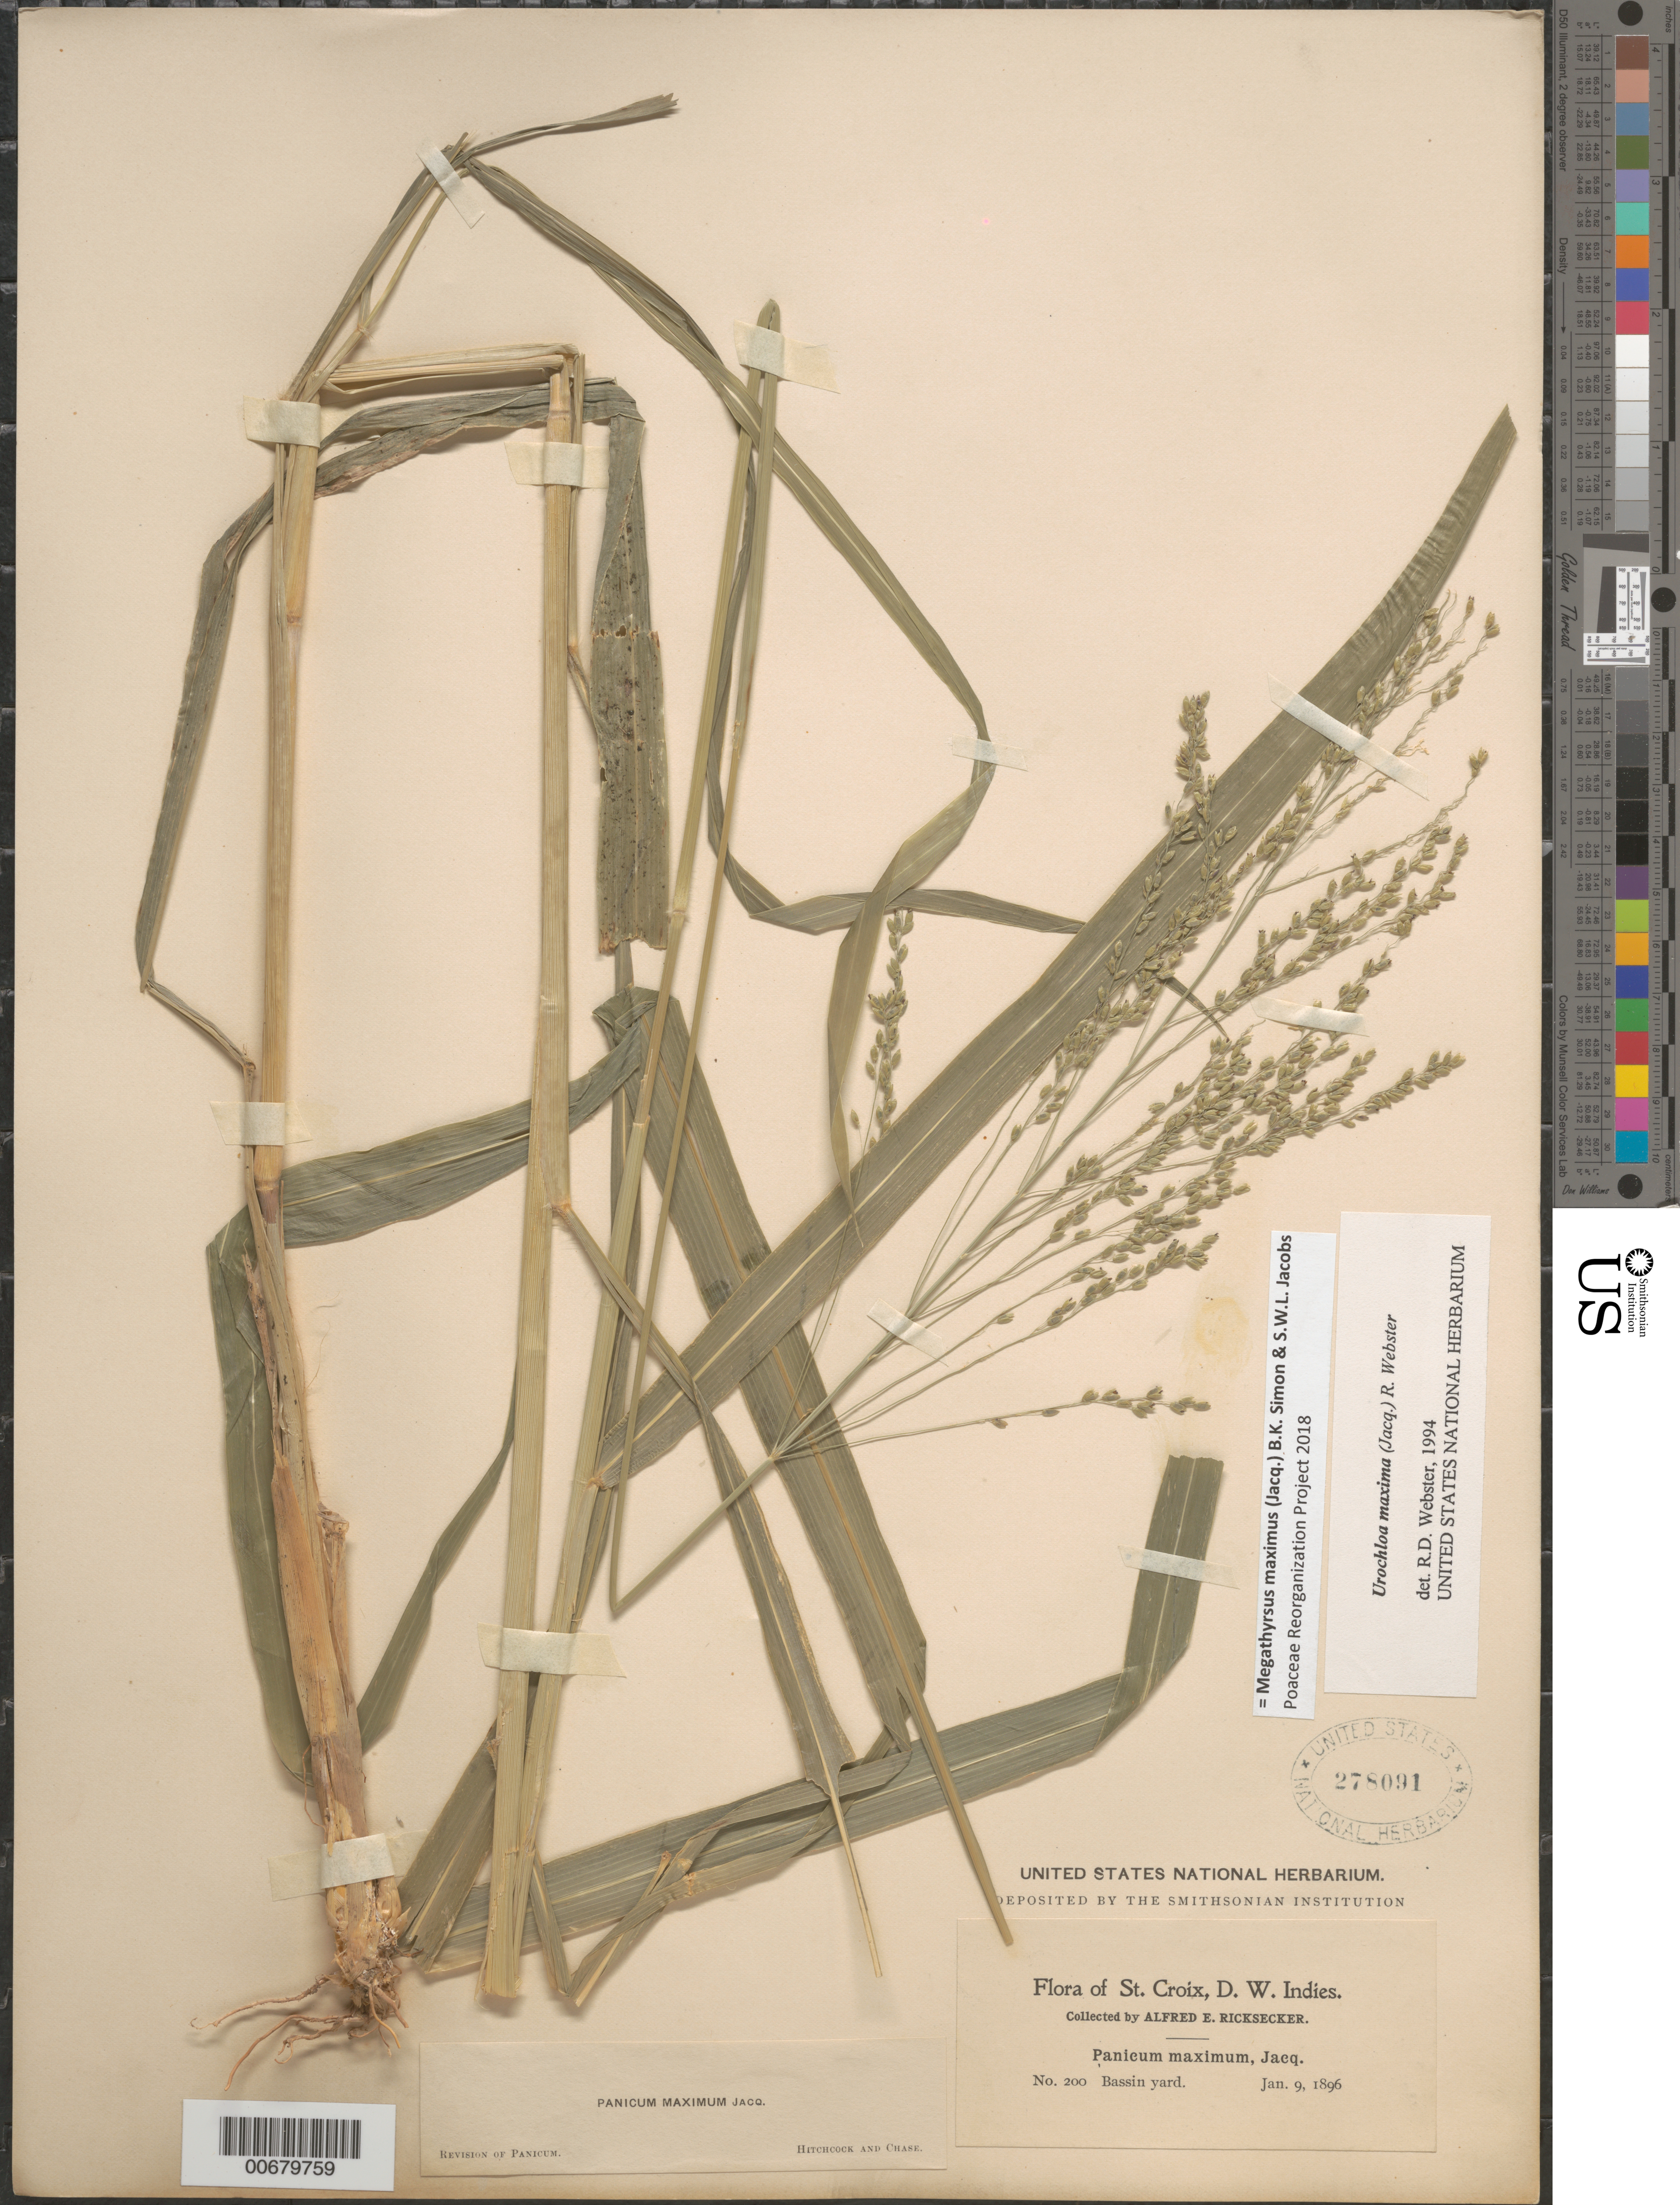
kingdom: Plantae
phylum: Tracheophyta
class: Liliopsida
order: Poales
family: Poaceae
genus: Megathyrsus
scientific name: Megathyrsus maximus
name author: (Jacq.) B.K. Simon & S.W.L. Jacobs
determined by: Poaceae Reorganization Project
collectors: A. E. Ricksecker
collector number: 200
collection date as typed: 09 Jan 1896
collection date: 1896-01-09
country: U.S. Virgin Islands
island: St. Croix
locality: St. Croix; Bassin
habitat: Yard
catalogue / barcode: US 278091